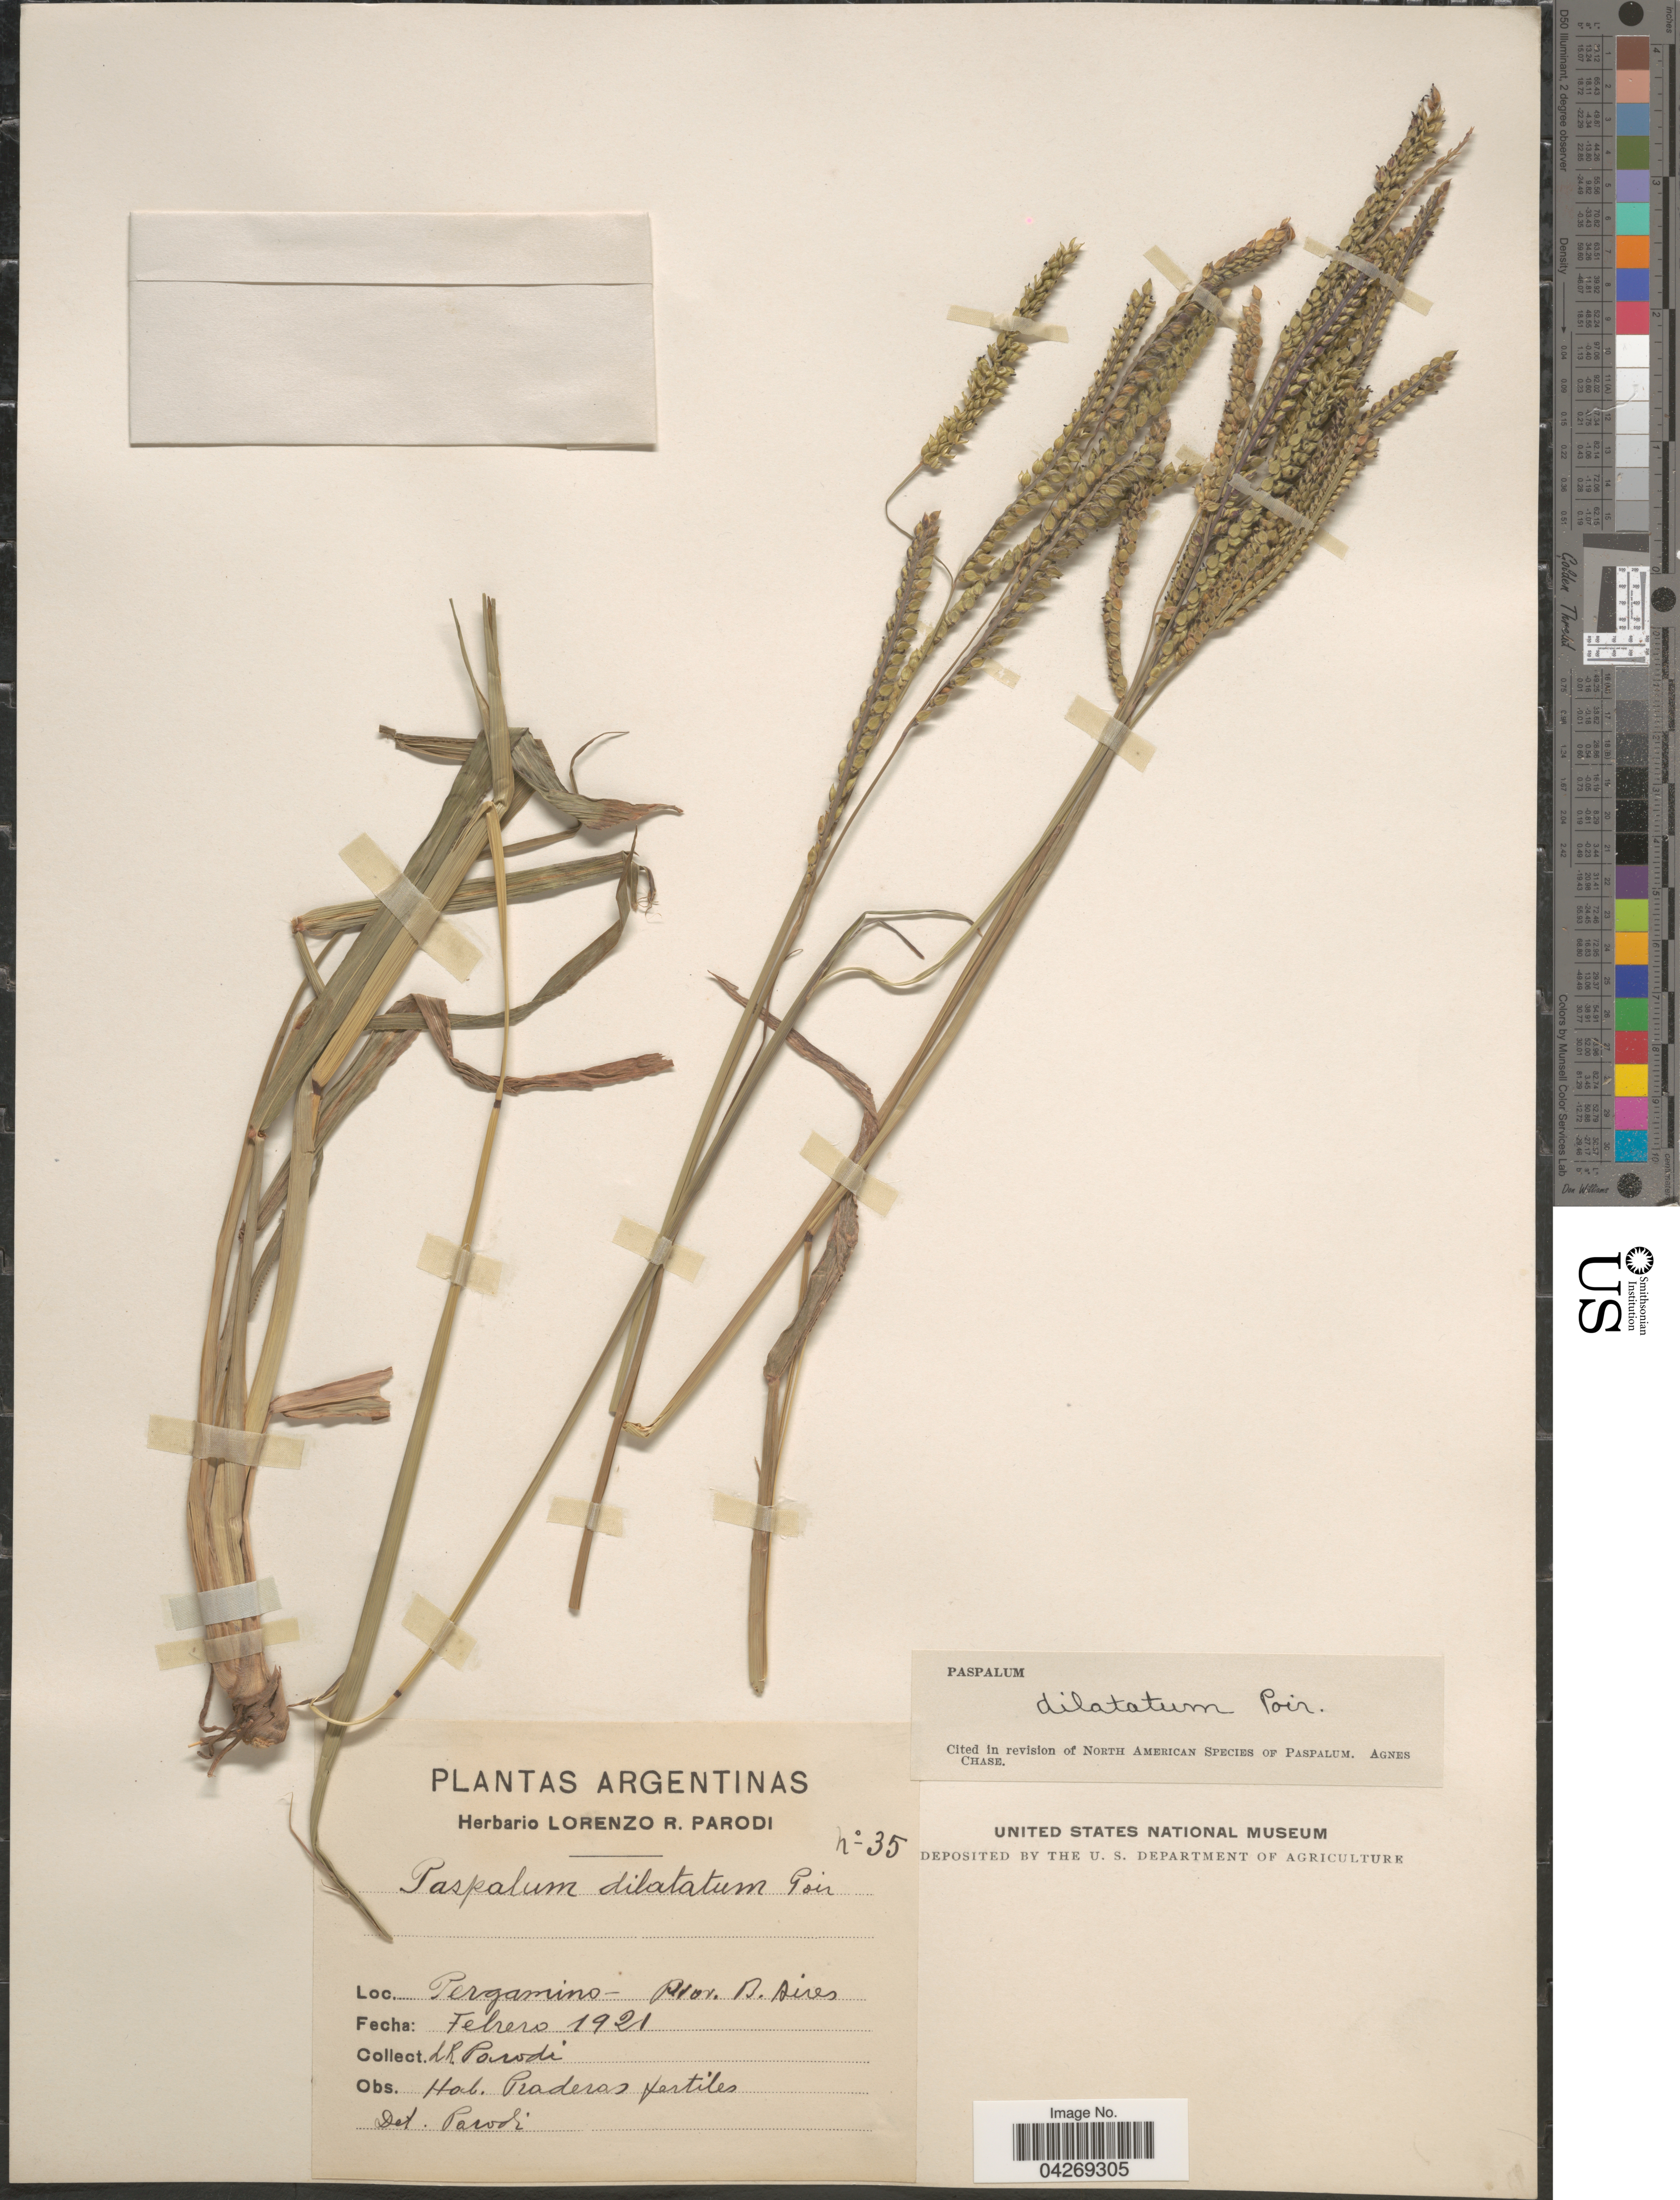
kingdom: Plantae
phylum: Tracheophyta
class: Liliopsida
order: Poales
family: Poaceae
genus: Paspalum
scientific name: Paspalum dilatatum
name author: Poir.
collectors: L. R. Parodi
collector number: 35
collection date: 1921-02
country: Argentina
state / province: Buenos Aires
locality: Pergamino - Prov. B. Aires.